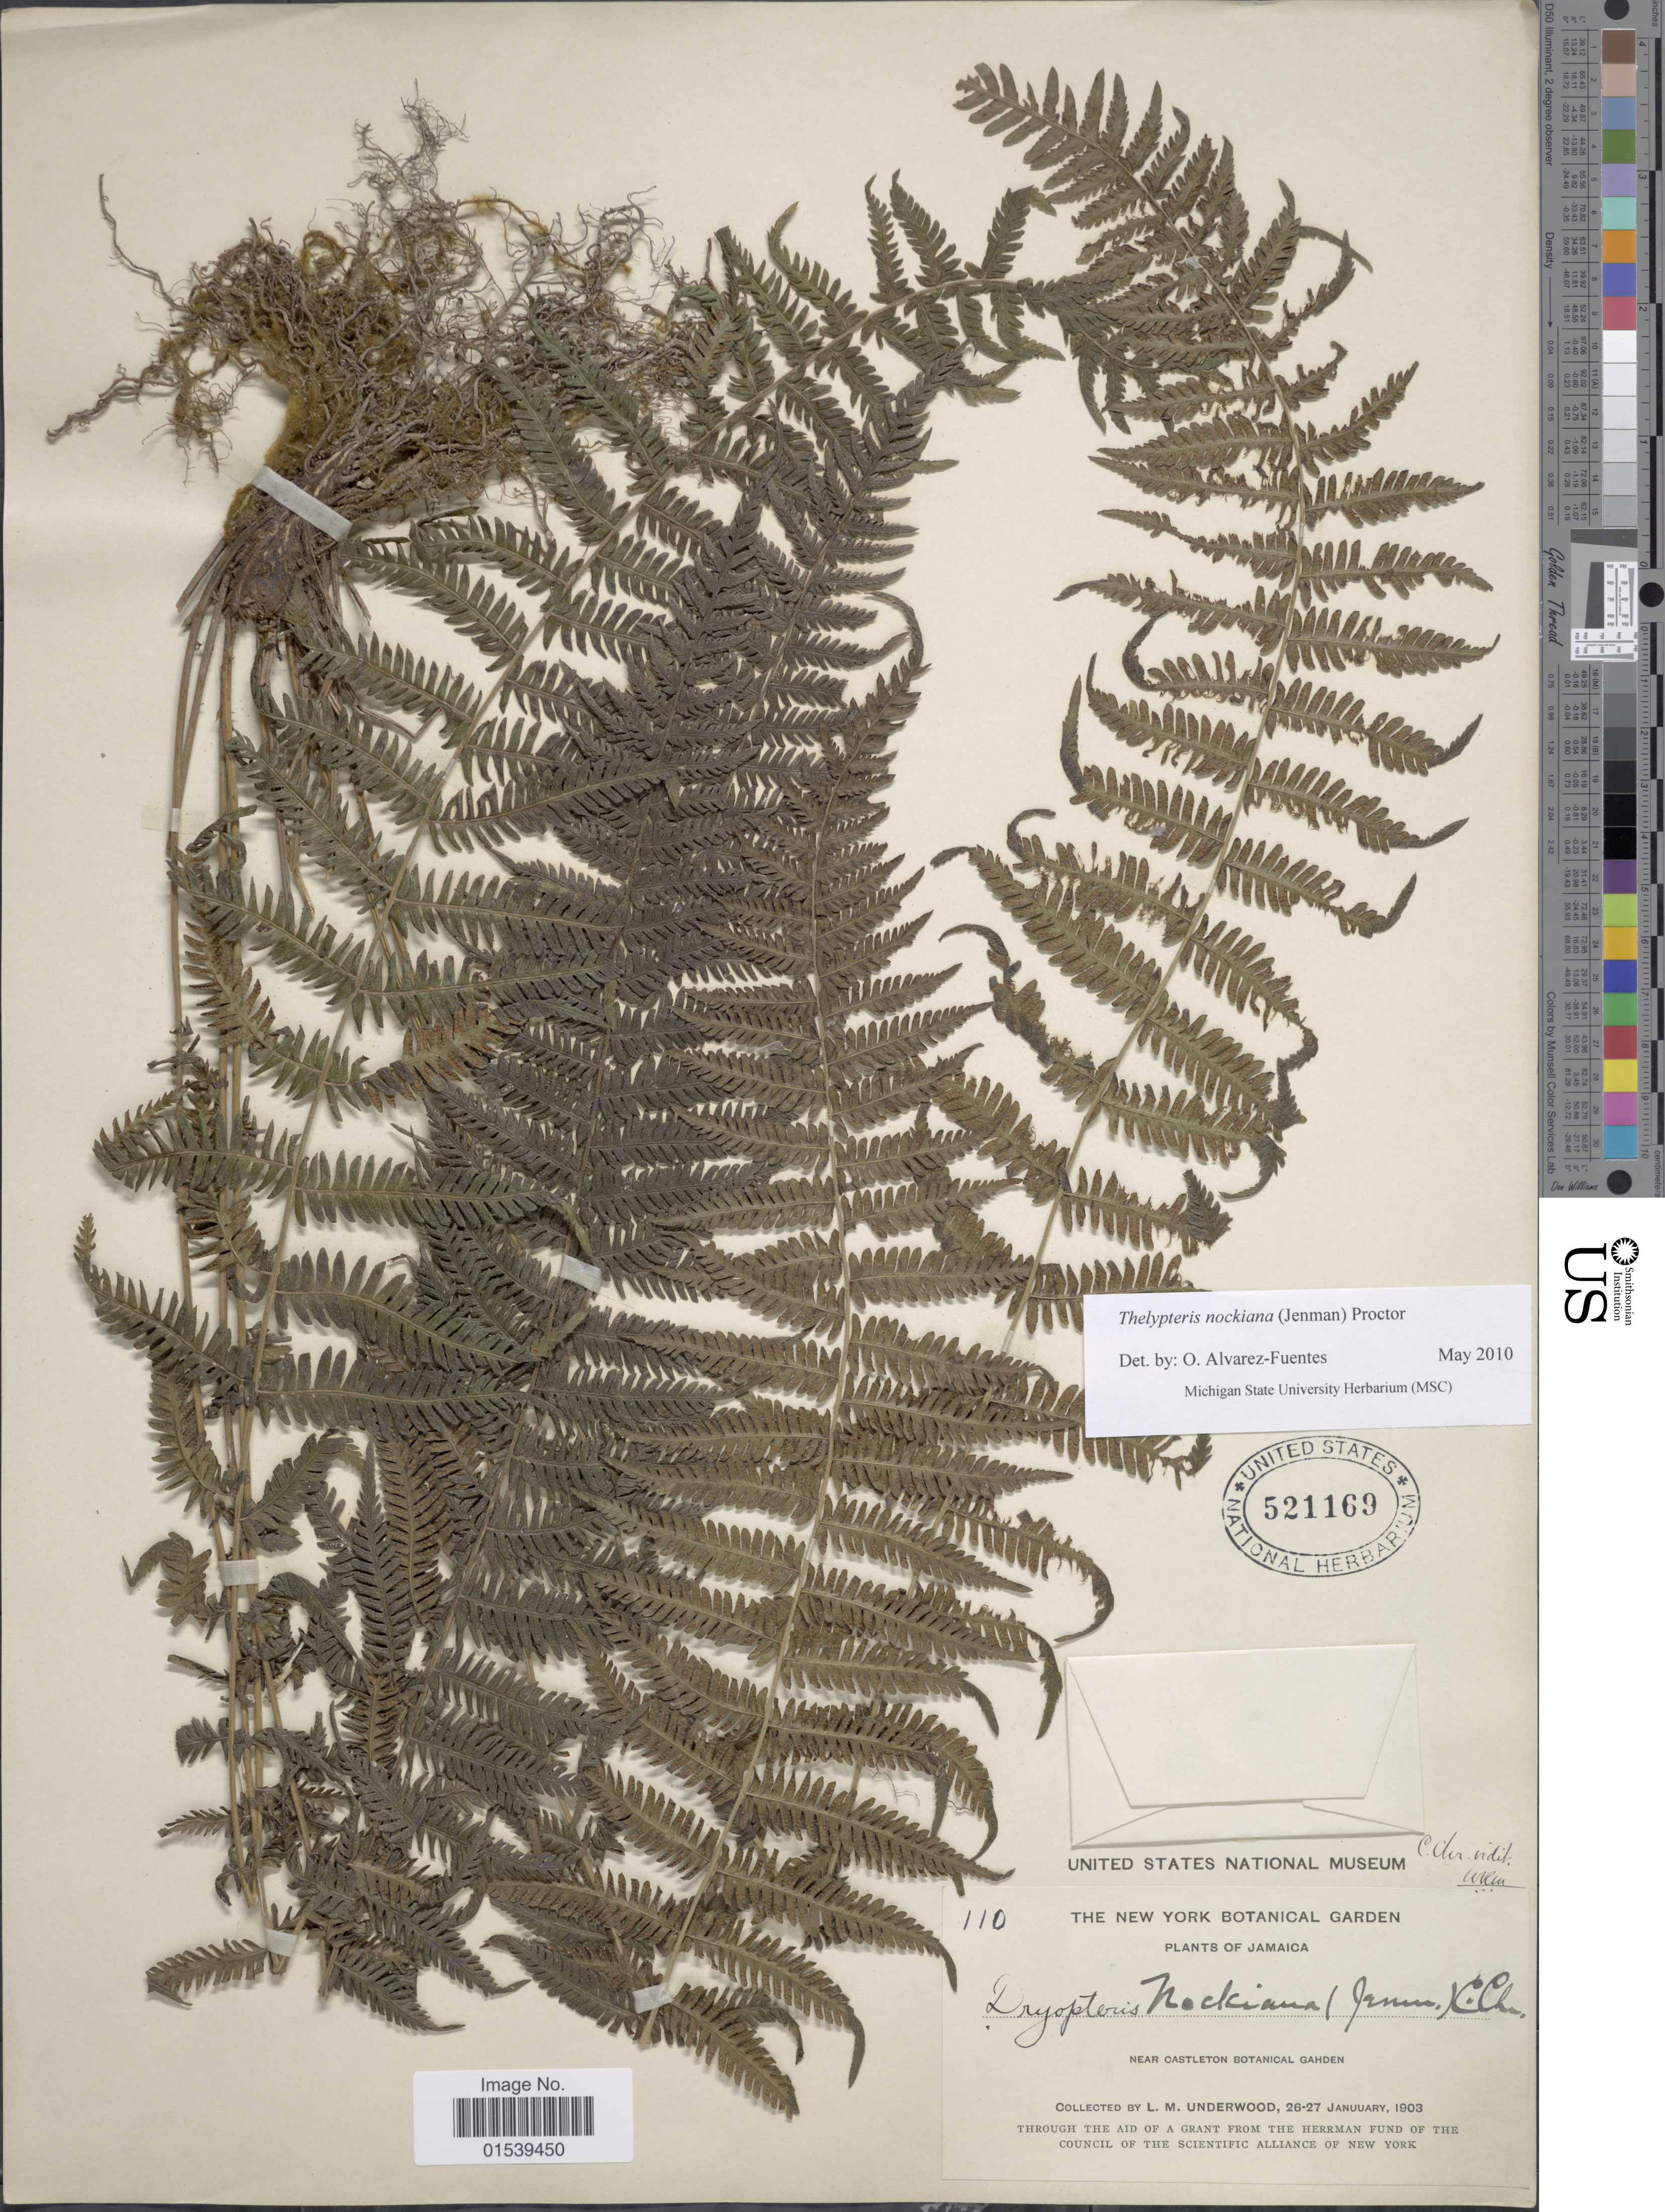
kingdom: Plantae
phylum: Tracheophyta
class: Polypodiopsida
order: Polypodiales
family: Thelypteridaceae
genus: Amauropelta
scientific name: Amauropelta nockiana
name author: (Jenman) Pic. Serm.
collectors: L. M. Underwood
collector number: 110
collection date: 1903-01-26/1903-01-27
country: Jamaica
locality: Near Castleton Botanical Gahden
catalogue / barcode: US 521169